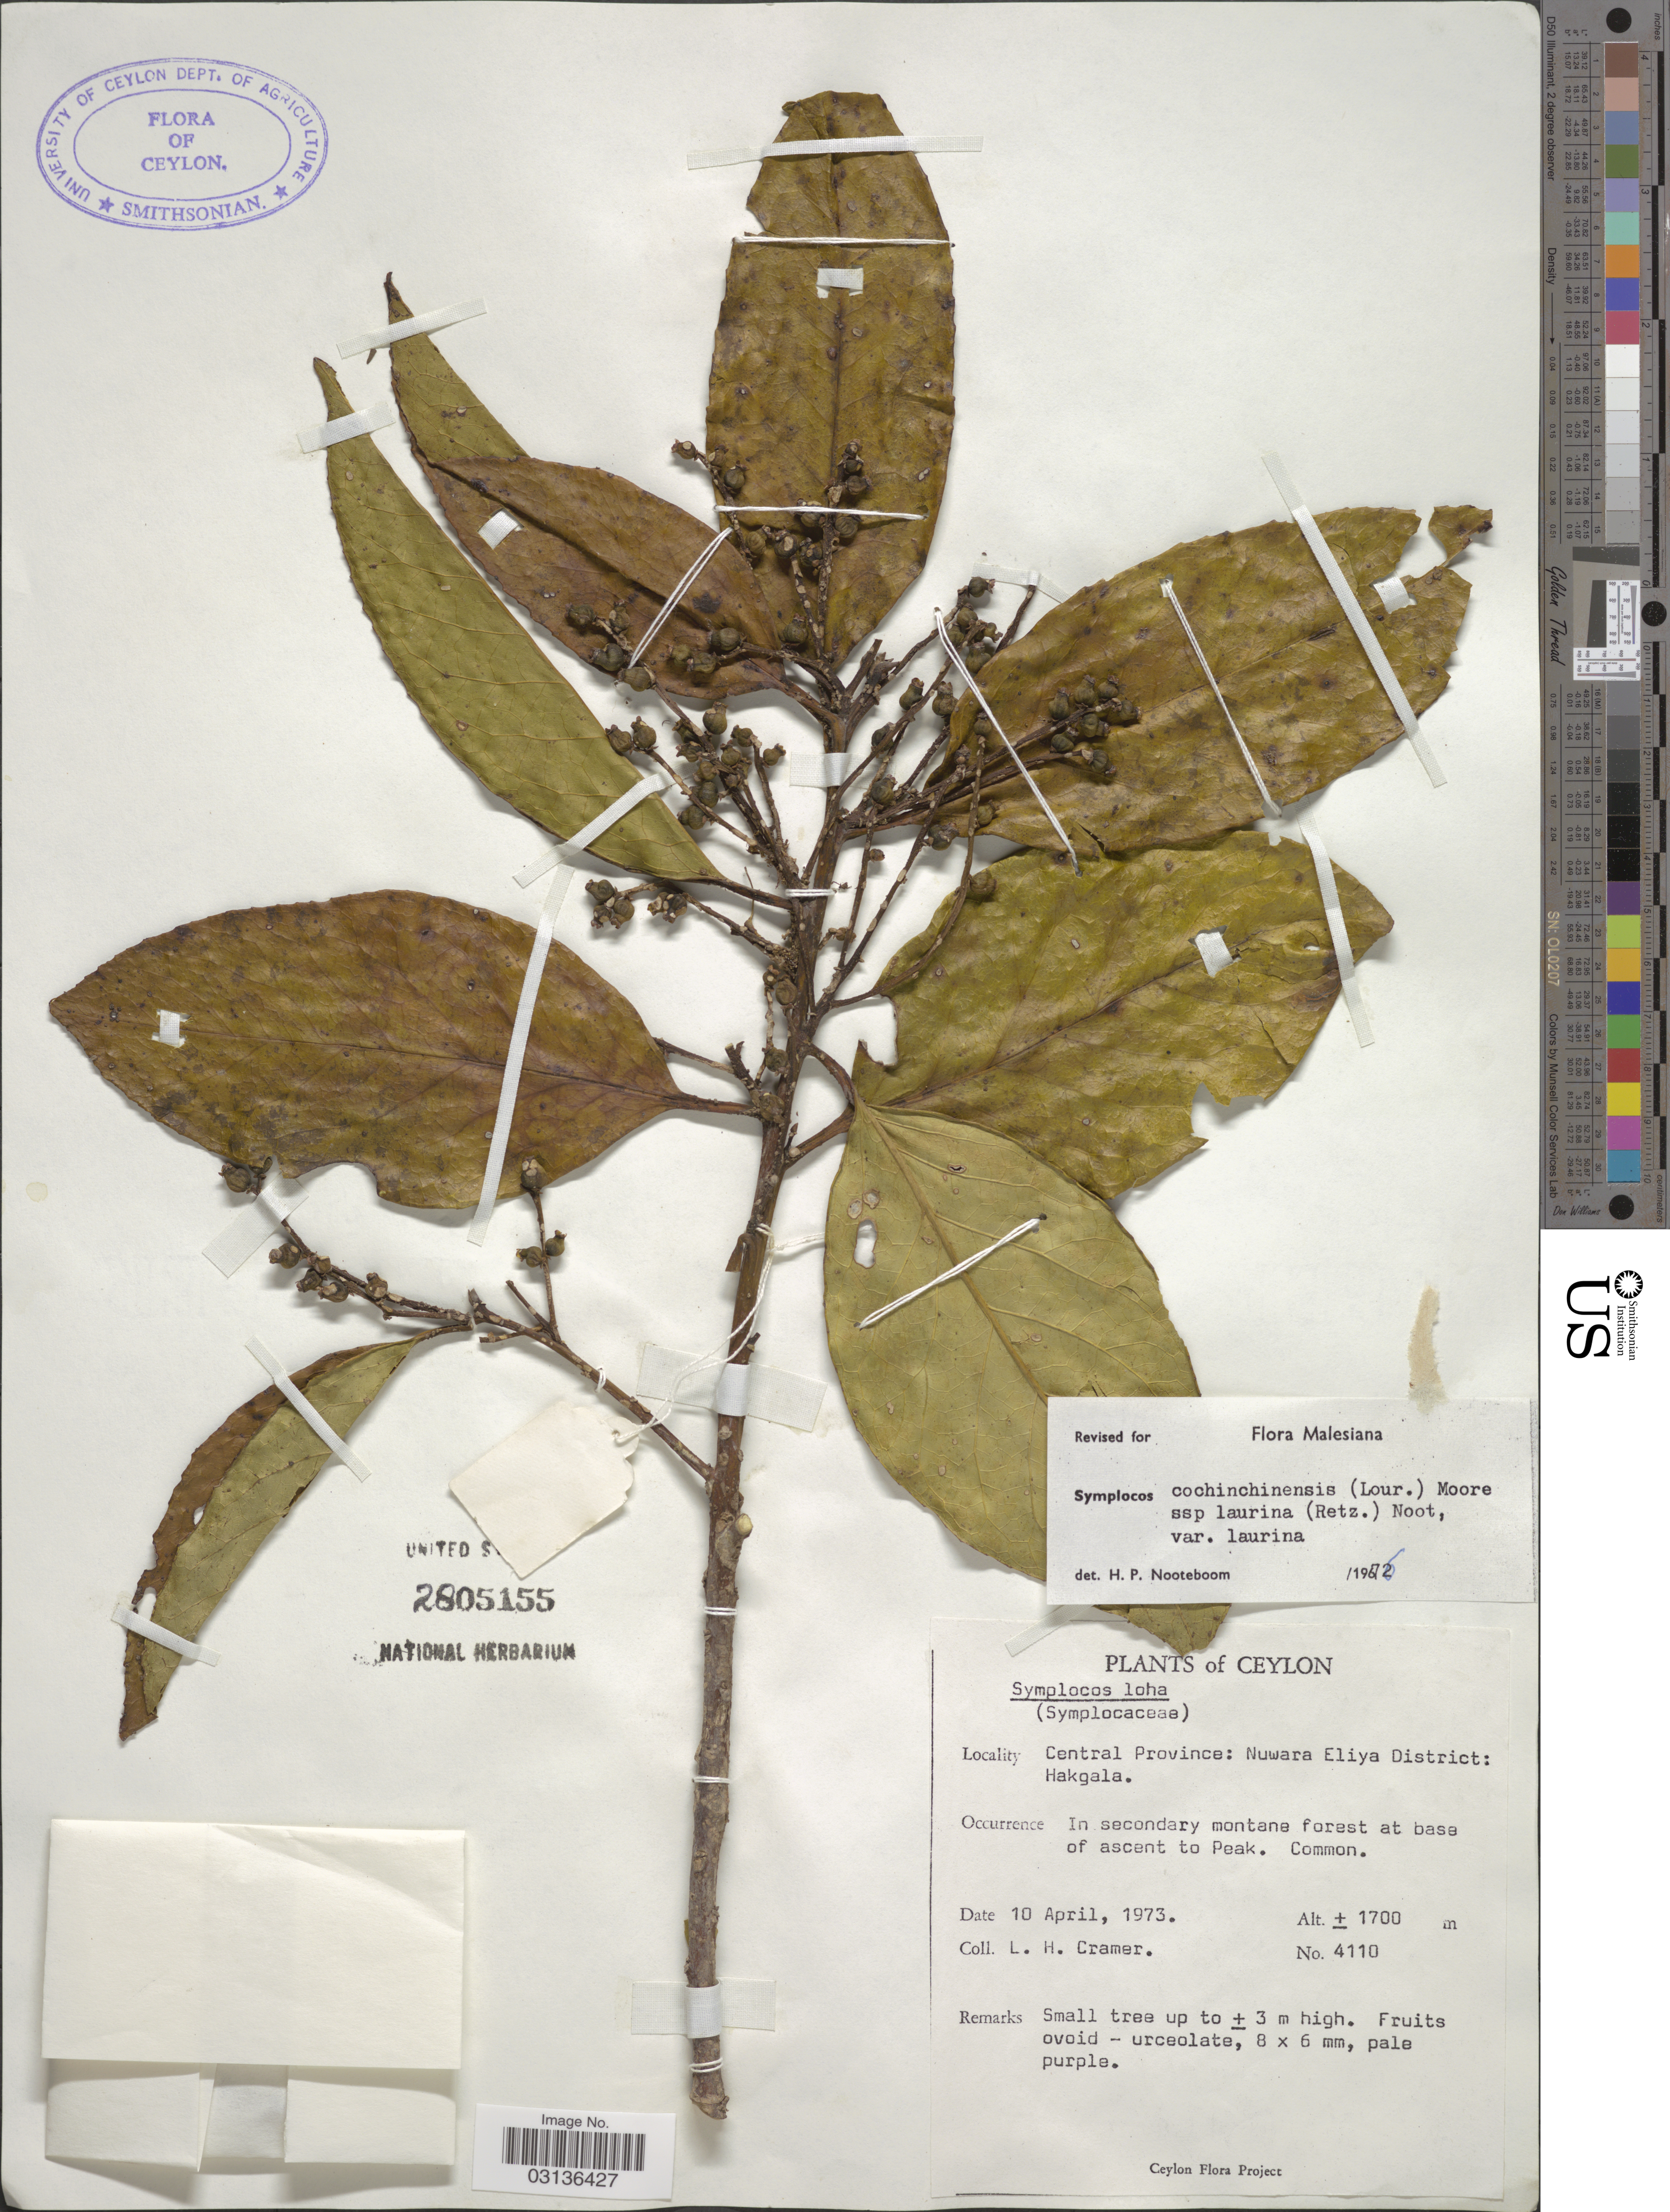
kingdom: Plantae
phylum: Tracheophyta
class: Magnoliopsida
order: Ericales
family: Symplocaceae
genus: Symplocos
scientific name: Symplocos cochinchinensis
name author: (Lour.) S. Moore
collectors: L. H. Cramer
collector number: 4110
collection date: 1973-04-10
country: Sri Lanka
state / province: Central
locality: Ceylon. Nuwara Eliya District: Hakgala.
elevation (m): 1700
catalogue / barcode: US 2805155